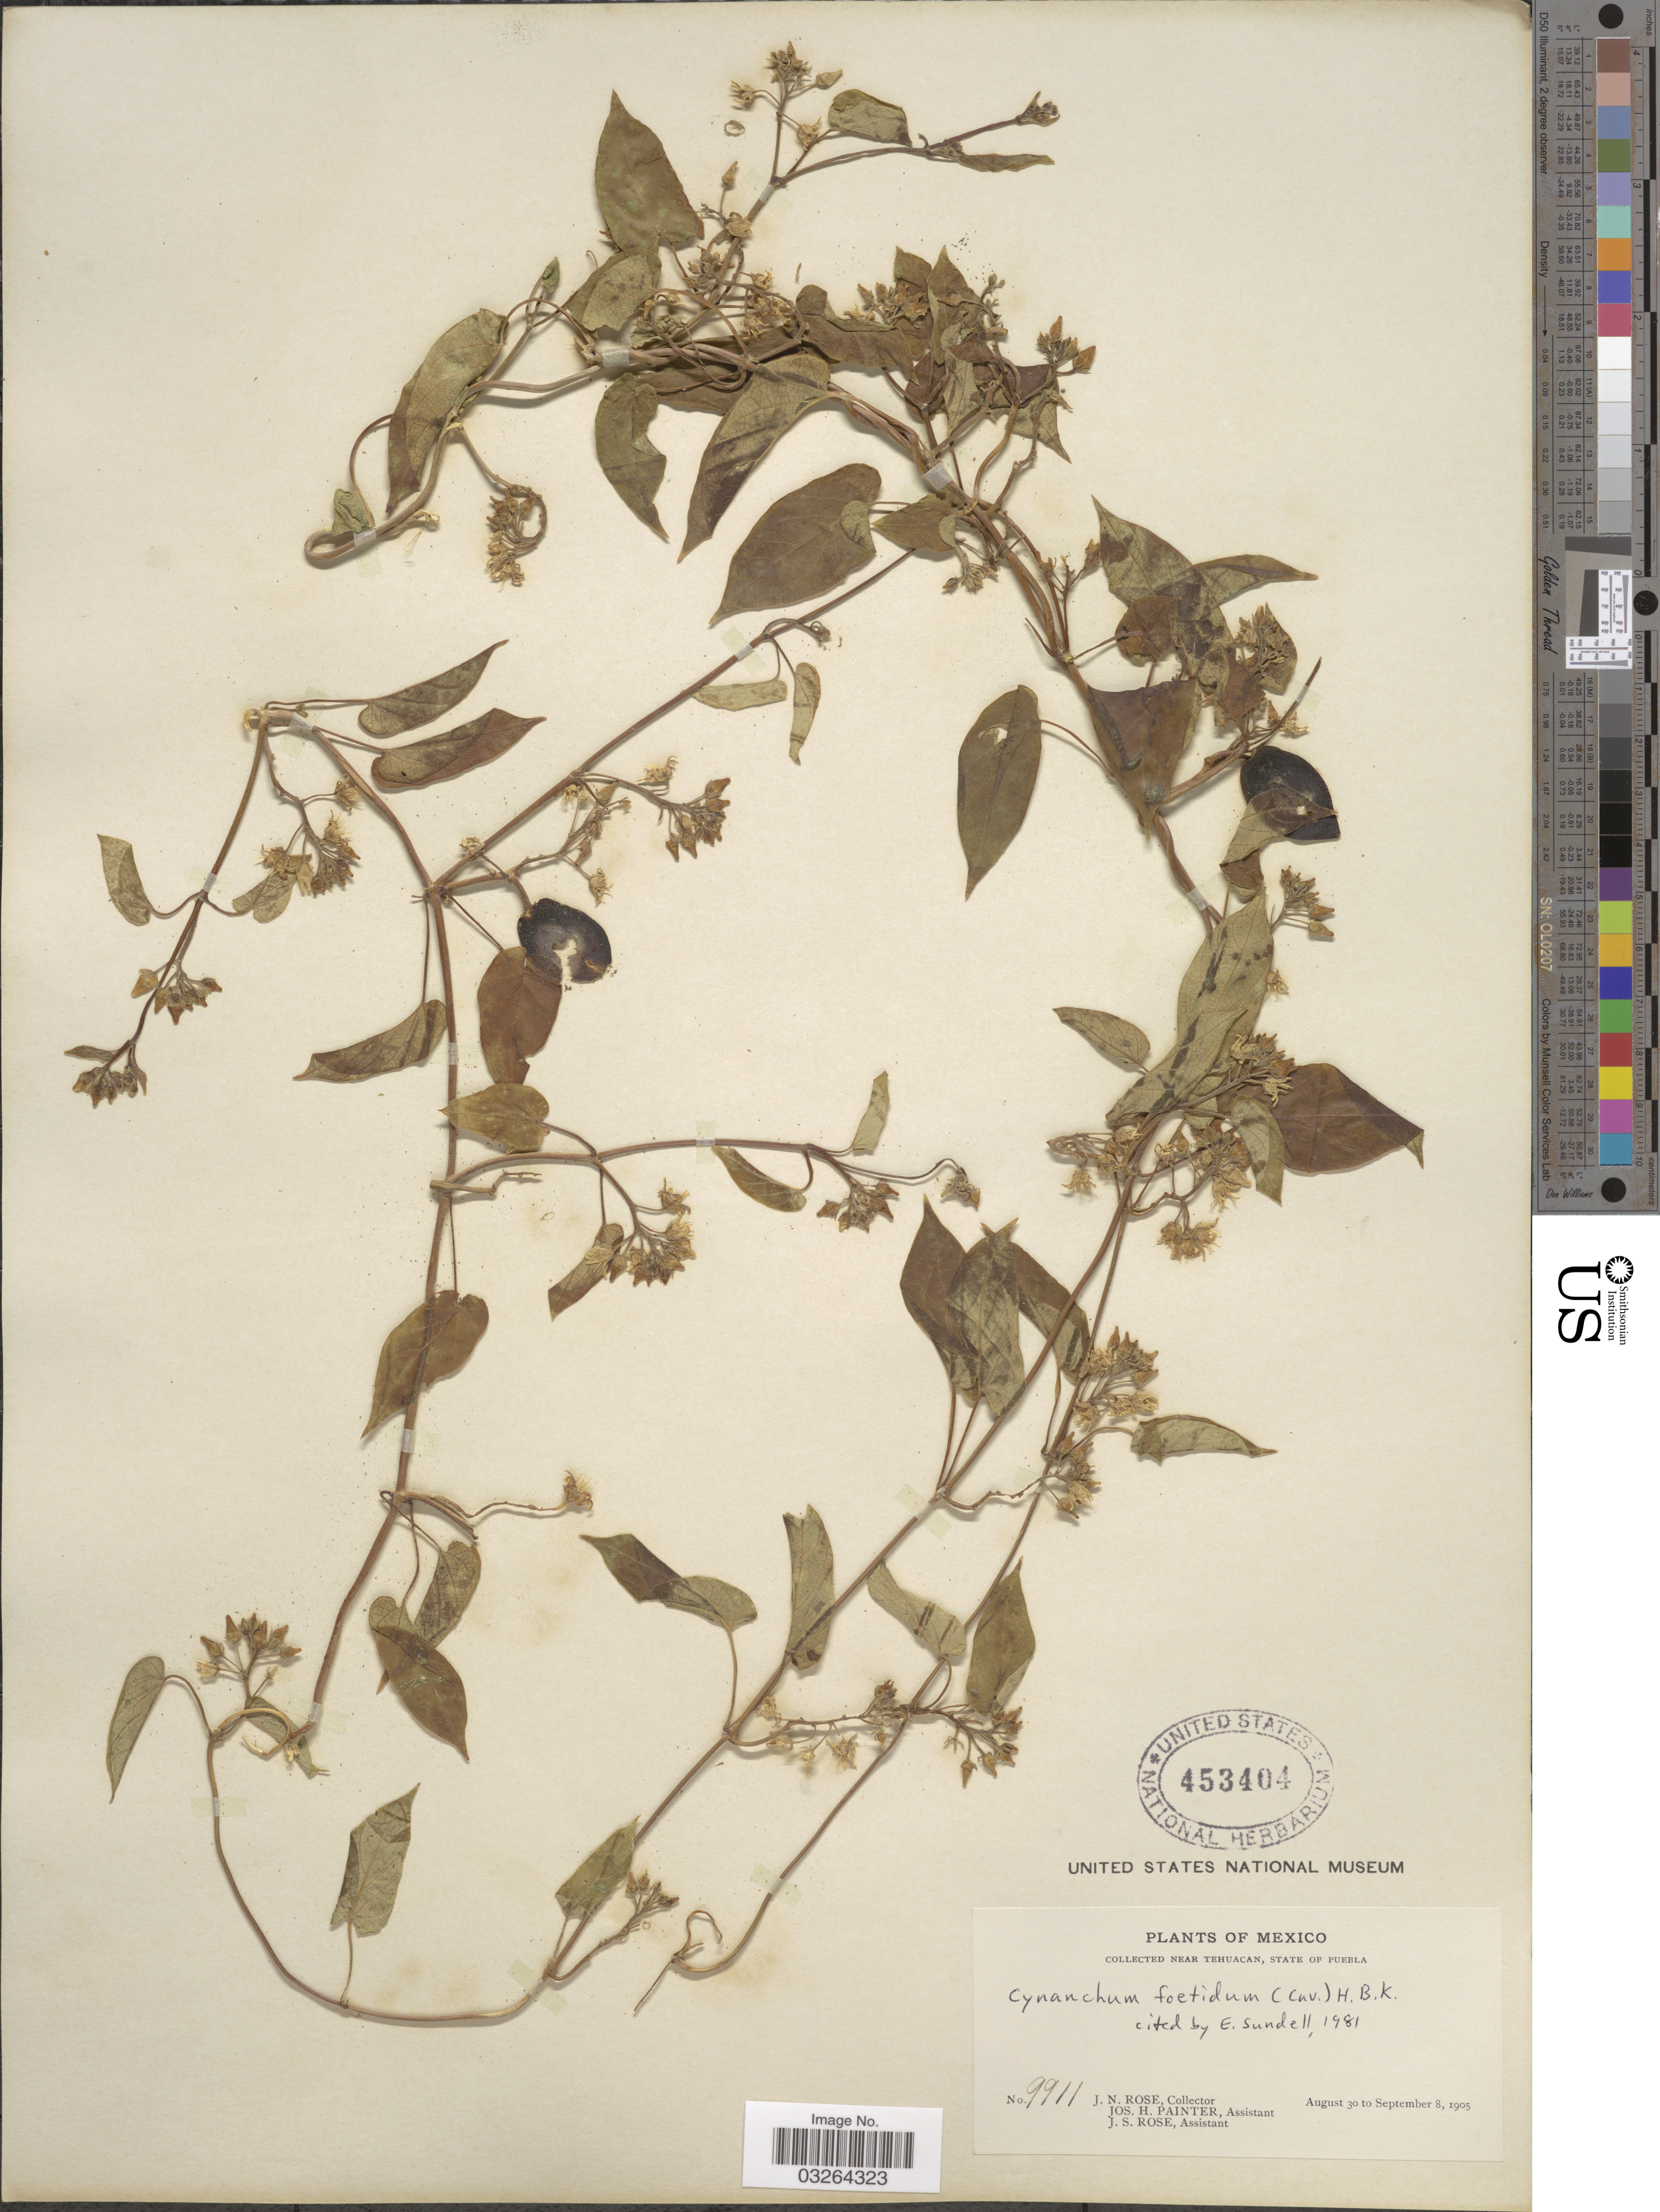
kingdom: Plantae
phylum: Tracheophyta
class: Magnoliopsida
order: Gentianales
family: Apocynaceae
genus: Cynanchum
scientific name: Cynanchum foetidum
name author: (Cav.) Kunth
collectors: J. N. Rose, J. H. Painter & J. S. Rose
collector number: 9911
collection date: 1905-08-30/1905-09-08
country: Mexico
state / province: Puebla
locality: Collected near Tehuacan.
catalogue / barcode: US 453404